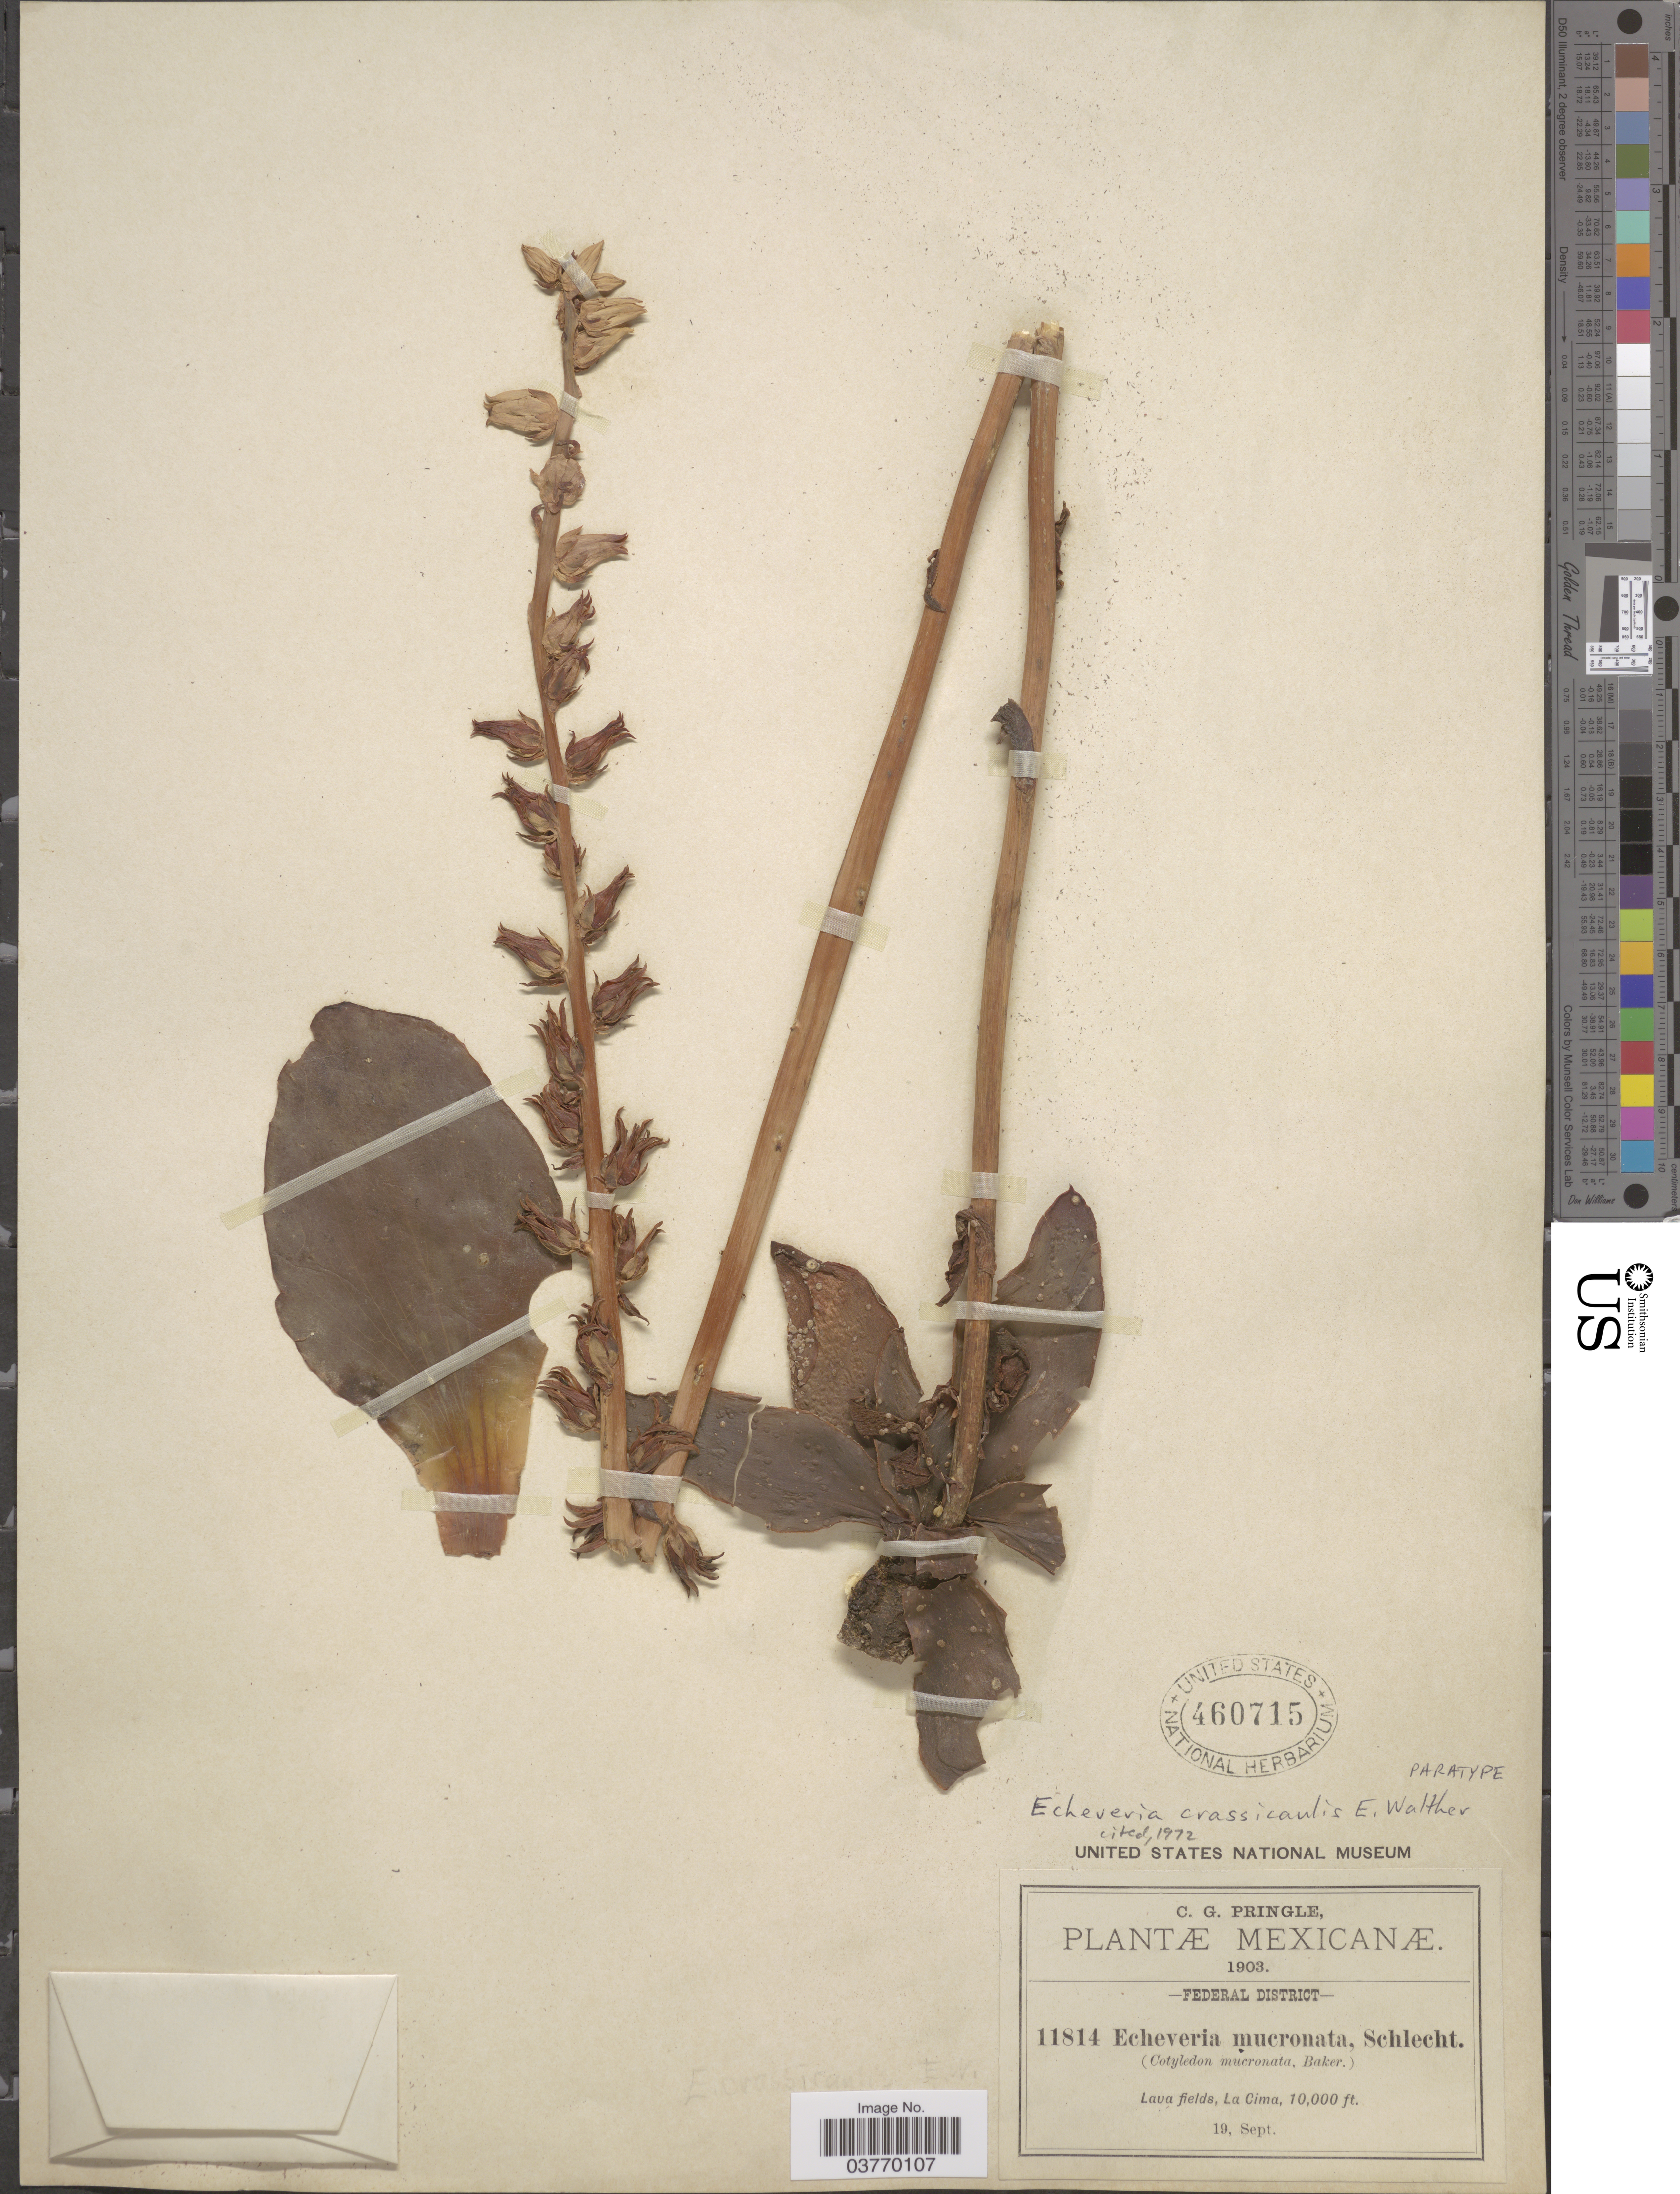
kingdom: Plantae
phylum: Tracheophyta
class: Magnoliopsida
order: Saxifragales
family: Crassulaceae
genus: Echeveria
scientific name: Echeveria crassicaulis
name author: E. Walther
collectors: C. G. Pringle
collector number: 11814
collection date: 1903-09-19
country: Mexico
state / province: Distrito Federal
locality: Lava fields, La Cima.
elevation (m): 3048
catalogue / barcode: US 460715